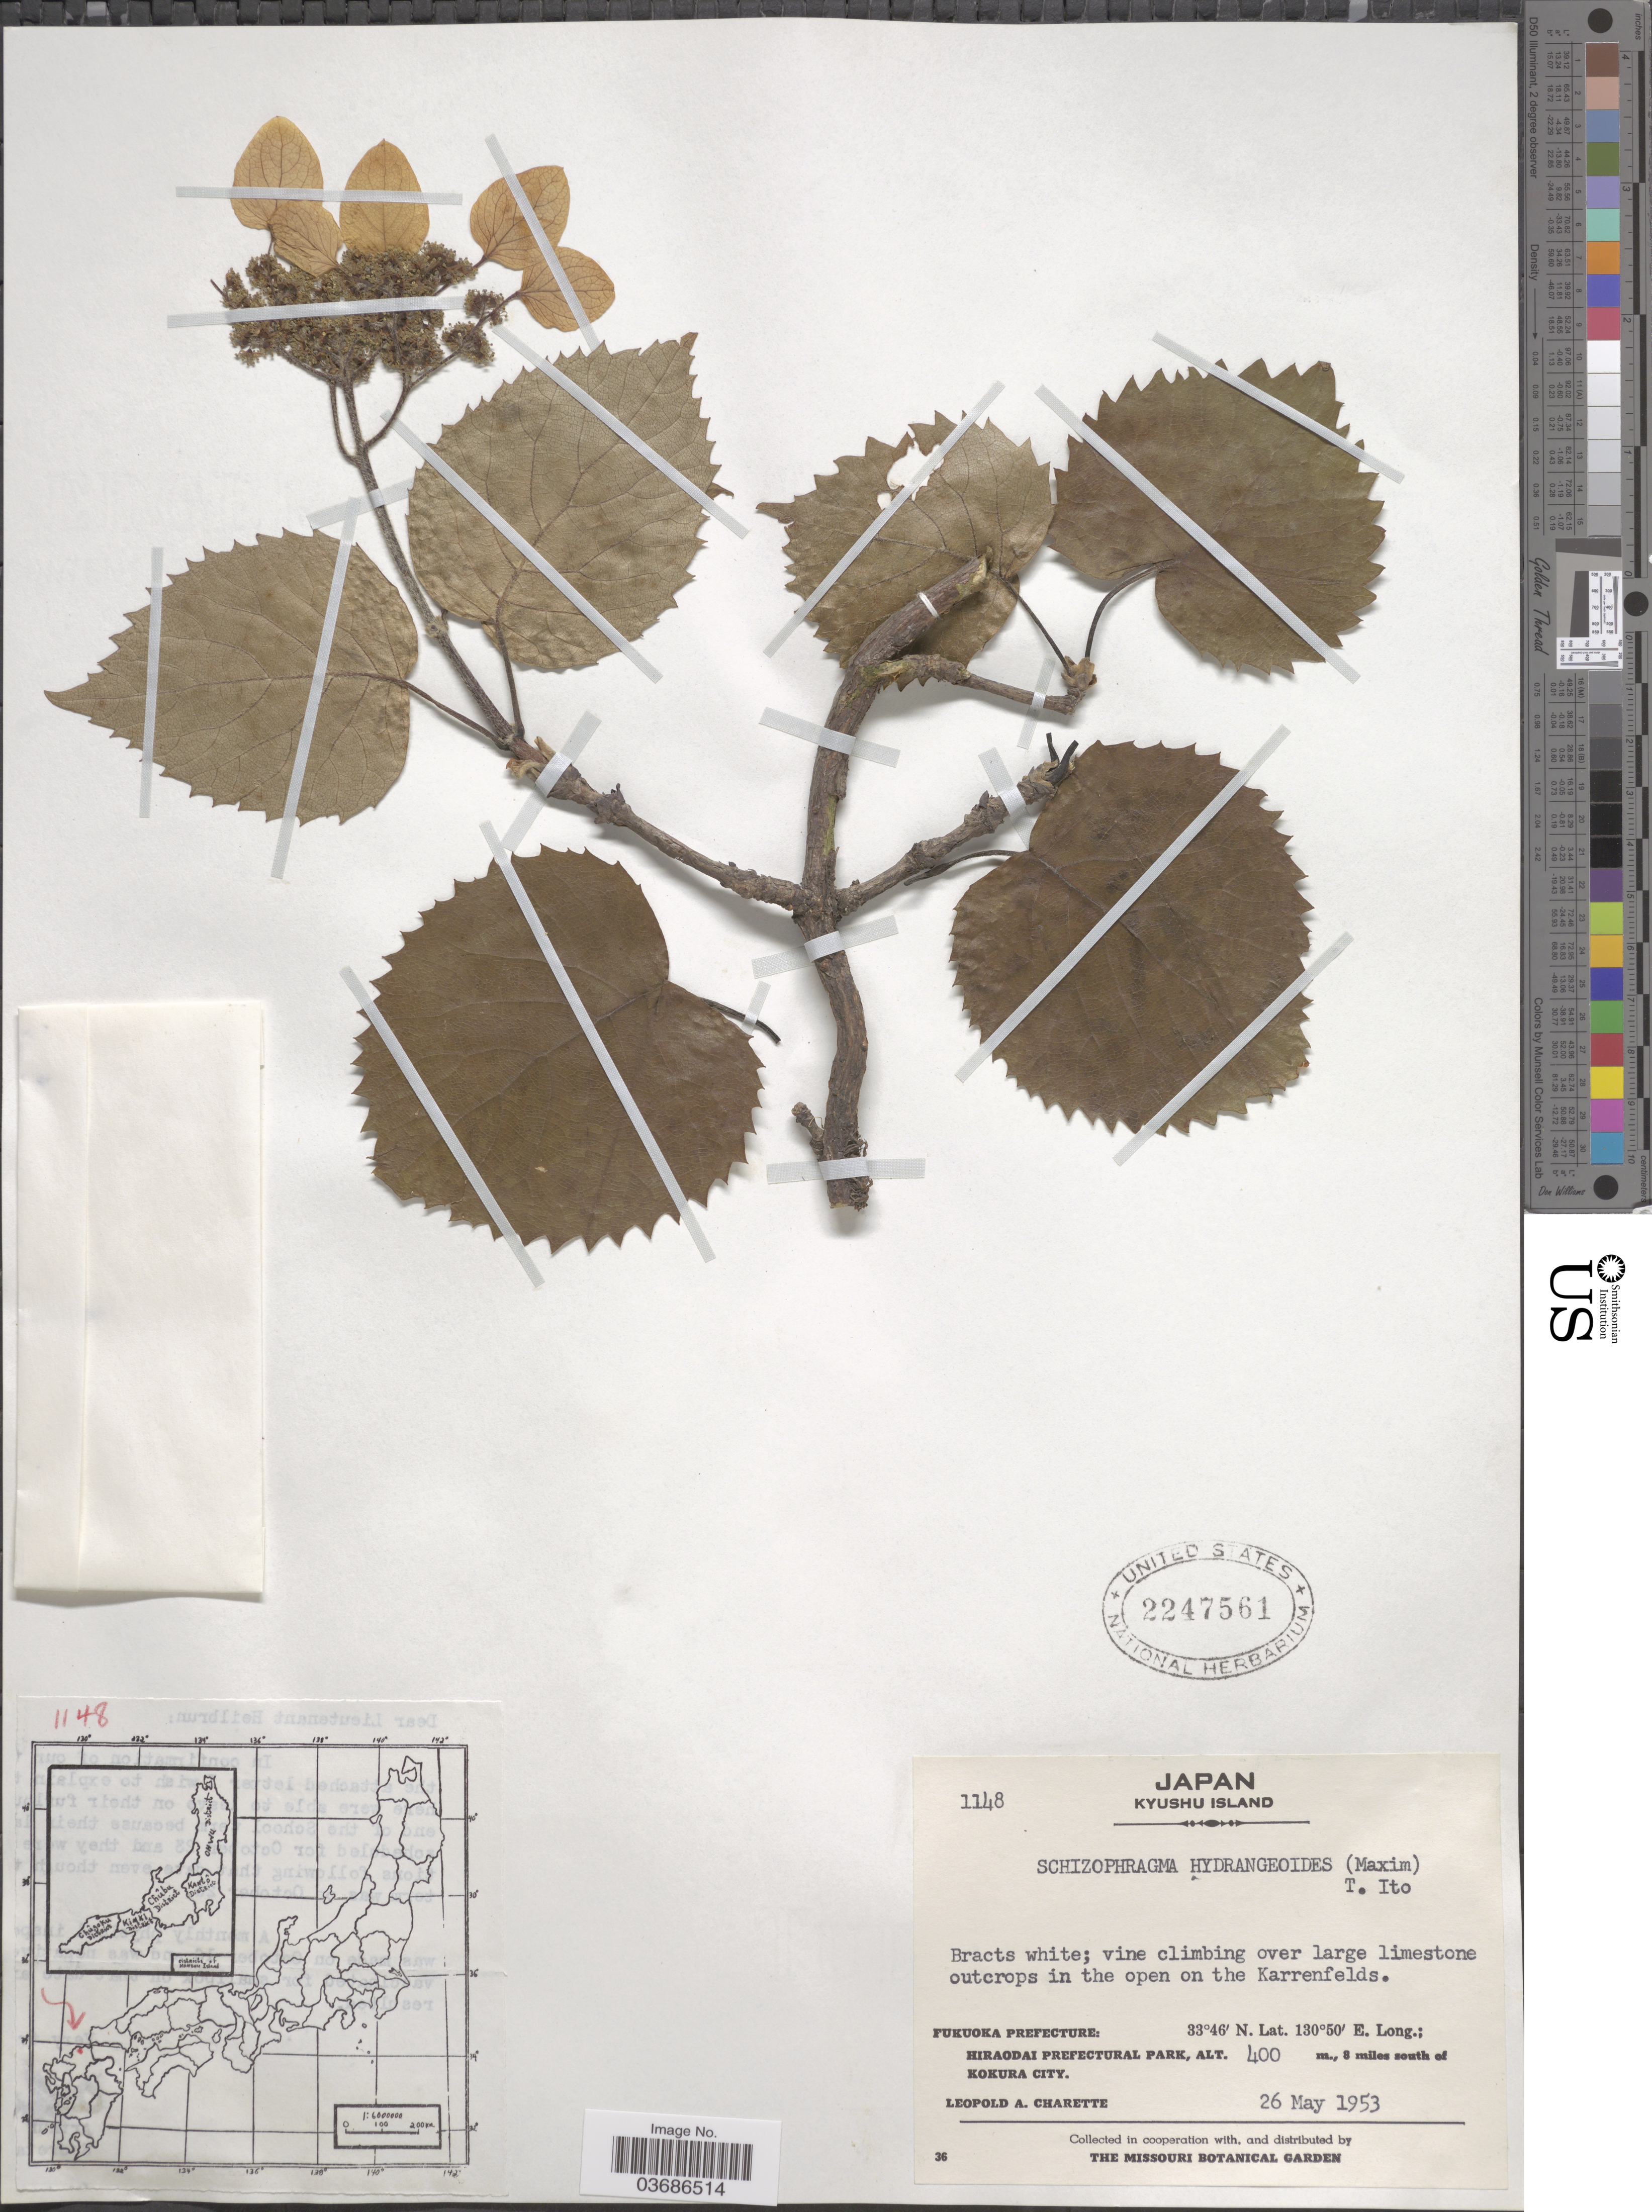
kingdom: Plantae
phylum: Tracheophyta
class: Magnoliopsida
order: Cornales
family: Hydrangeaceae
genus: Hydrangea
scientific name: Hydrangea hydrangeoides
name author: (Siebold & Zucc.) Bernd Schulz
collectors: L. A. Charette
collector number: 1148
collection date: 1953-05-26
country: Japan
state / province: Hukuoka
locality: Kyushu Island. Vine climing over large limestone outcrops in the open on the Karrenfelds. Fukuoka Prefecture: Hiraodai Prefectural Park, 8 miles south of Kokura City.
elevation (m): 400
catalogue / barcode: US 2247561